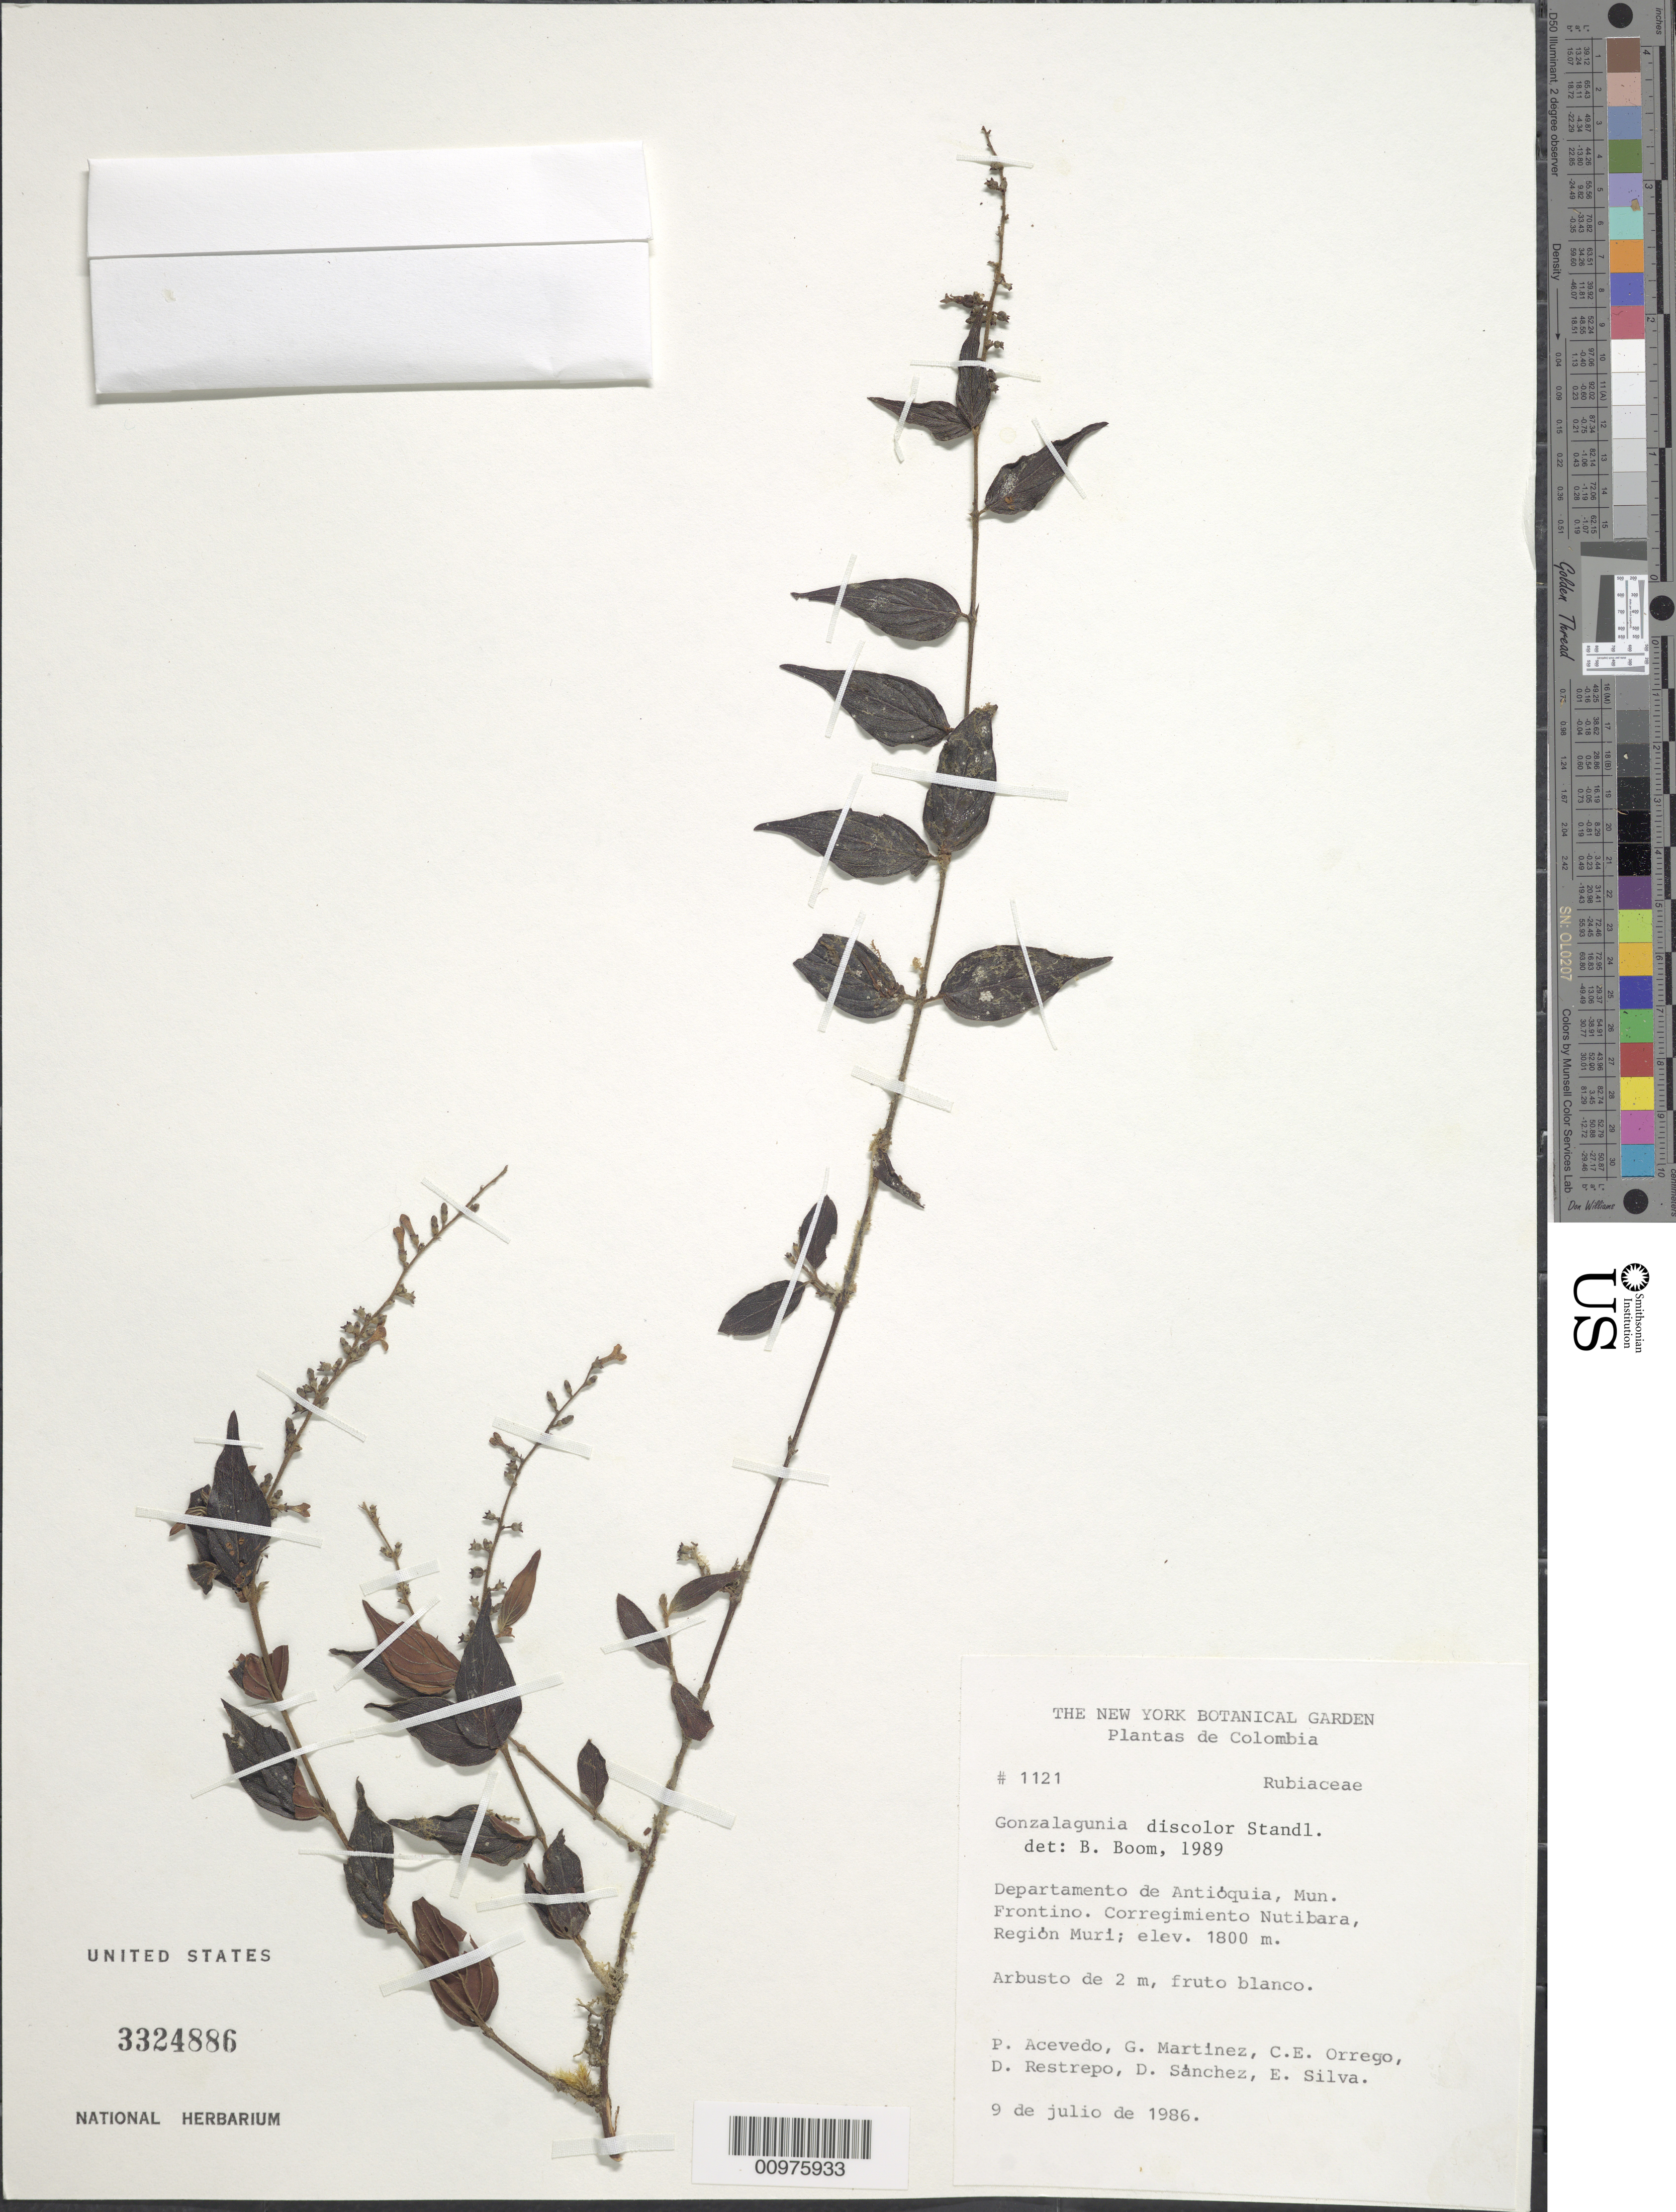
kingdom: Plantae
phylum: Tracheophyta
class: Magnoliopsida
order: Gentianales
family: Rubiaceae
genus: Gonzalagunia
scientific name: Gonzalagunia discolor var. discolor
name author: Standl.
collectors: P. Acevedo-Rodr., G. Martínez, C. Orrego, D. Restrepo & et al.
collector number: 1121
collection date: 1986-07-09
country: Colombia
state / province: Antioquia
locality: Mun. Frontino. Corregimiento Nutibara, Region Muri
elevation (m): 1800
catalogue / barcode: US 3324886